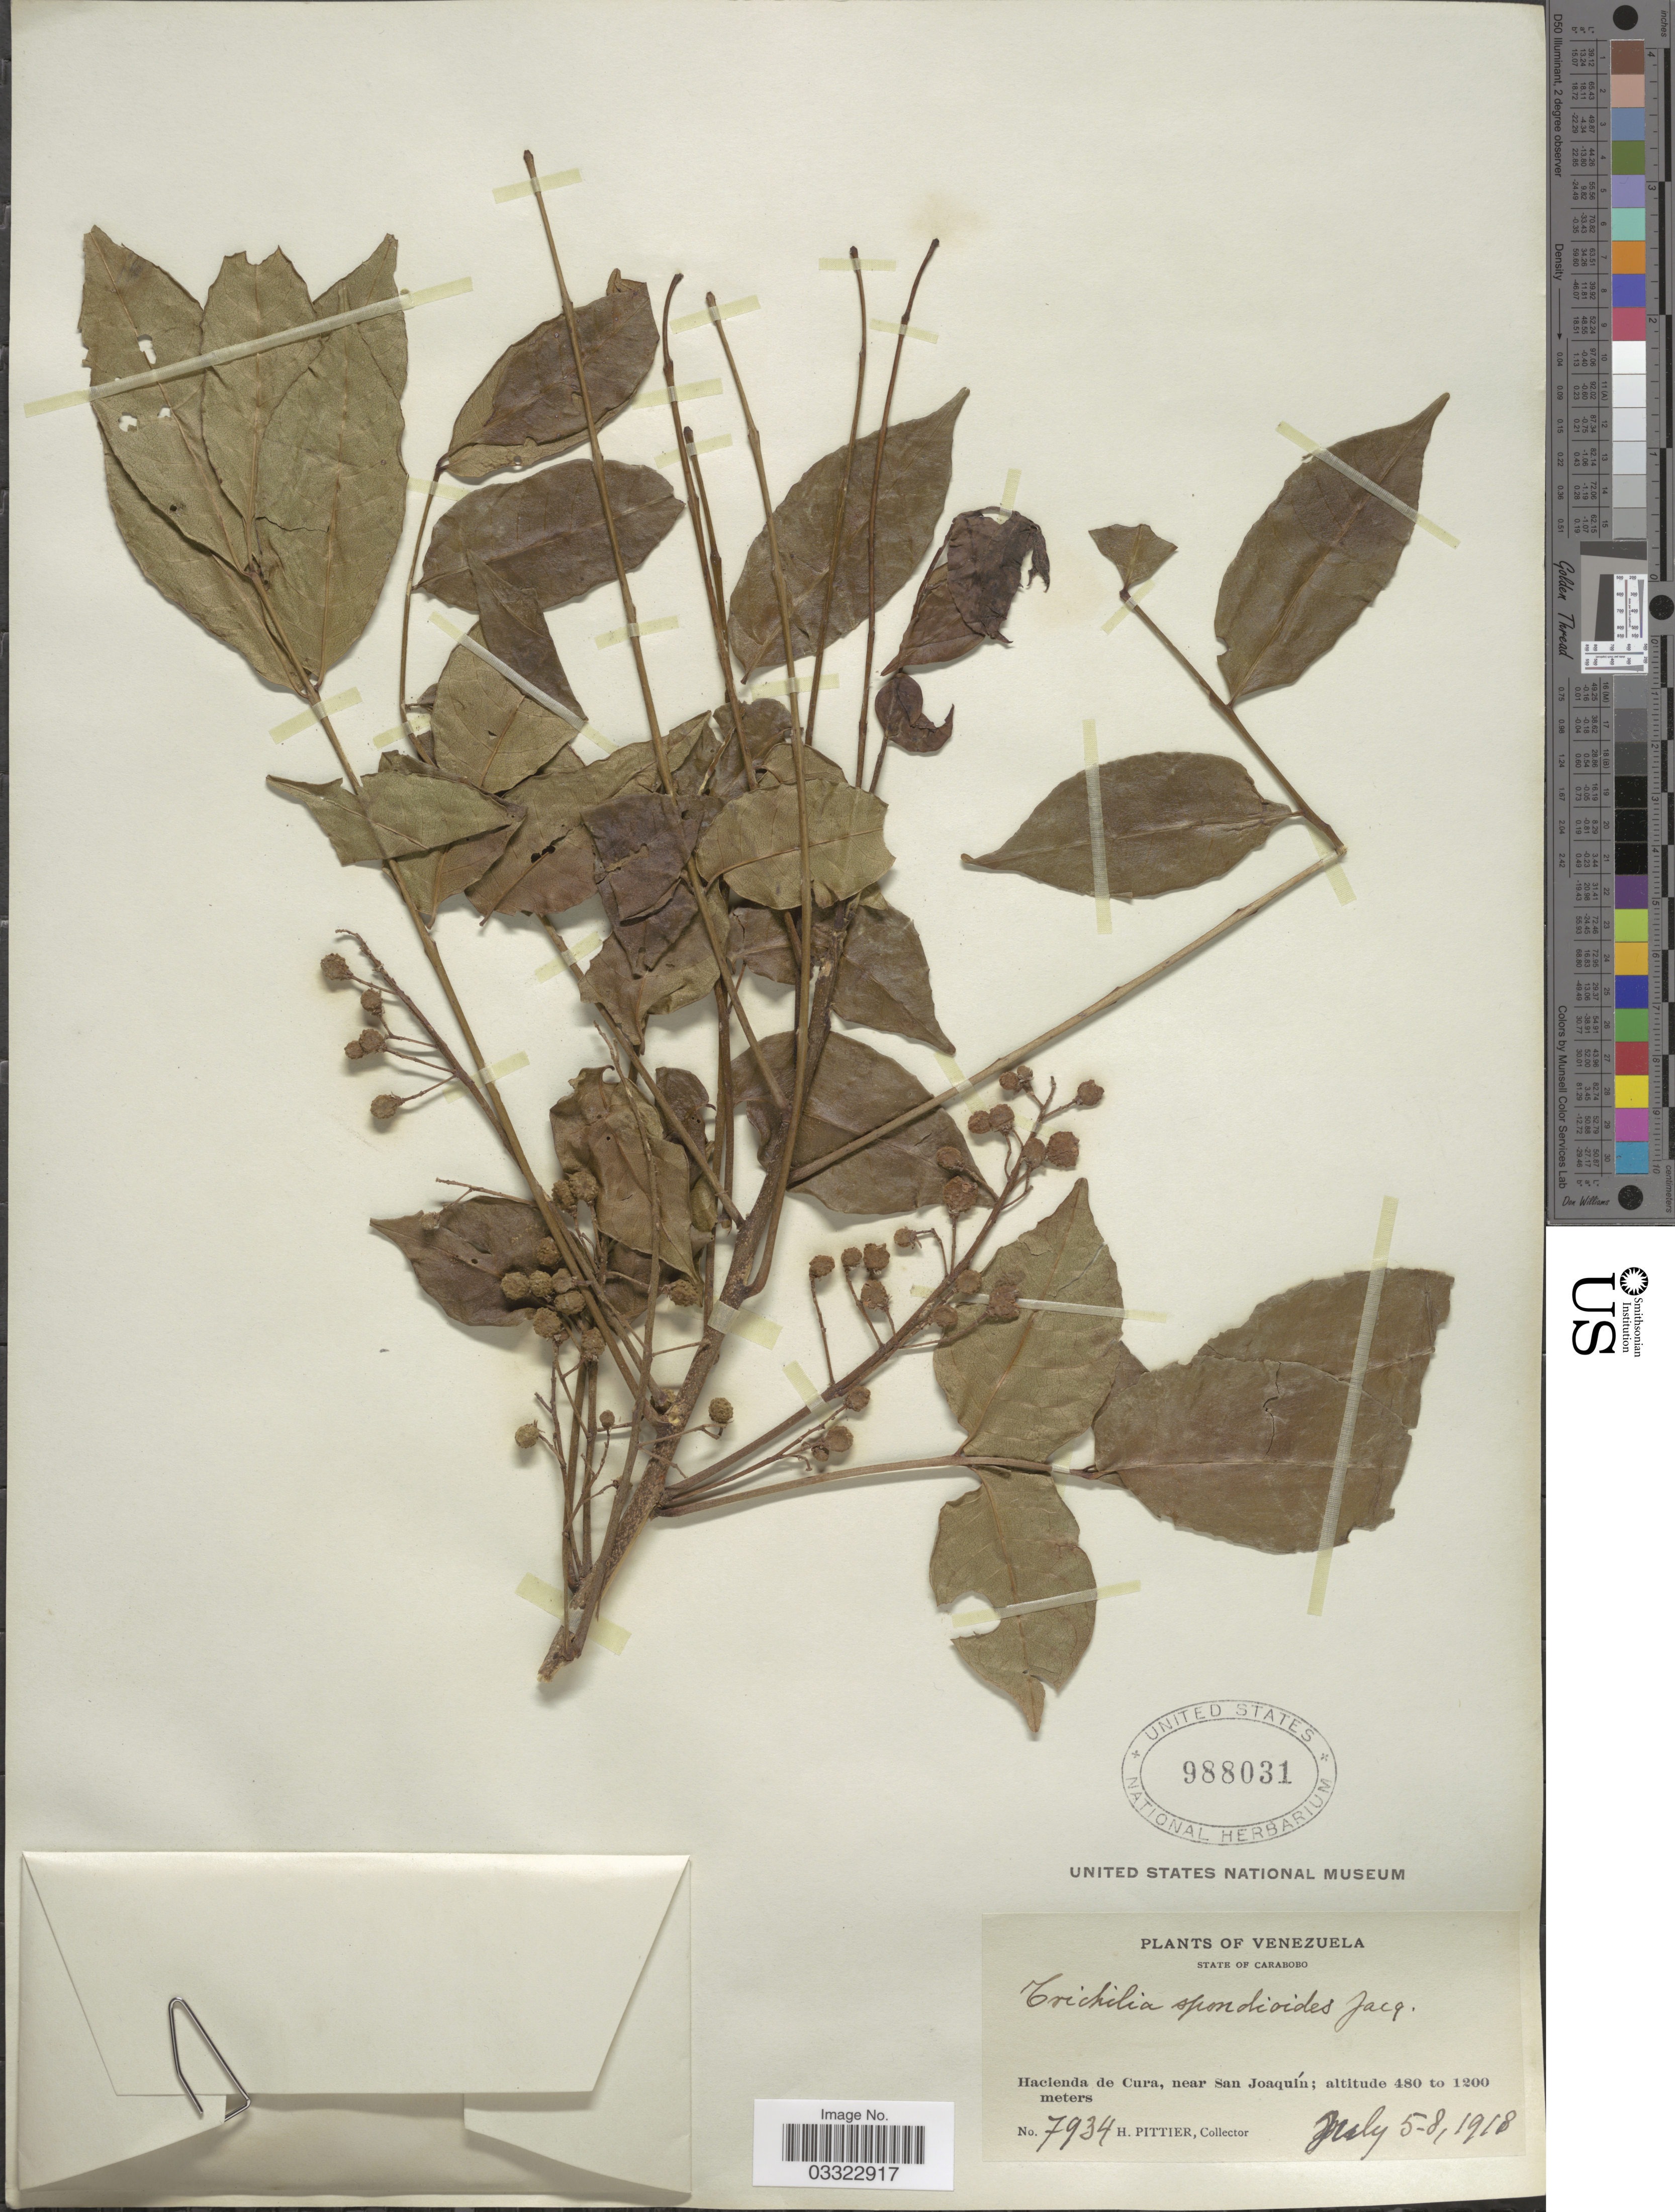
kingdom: Plantae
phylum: Tracheophyta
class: Magnoliopsida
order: Sapindales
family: Meliaceae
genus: Trichilia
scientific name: Trichilia hirta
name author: L.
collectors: H. F. Pittier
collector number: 7934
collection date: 1918-07-05/1918-07-08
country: Venezuela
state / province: Carabobo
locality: Hacienda de Cura, near San Joaquín.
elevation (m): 480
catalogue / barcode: US 988031